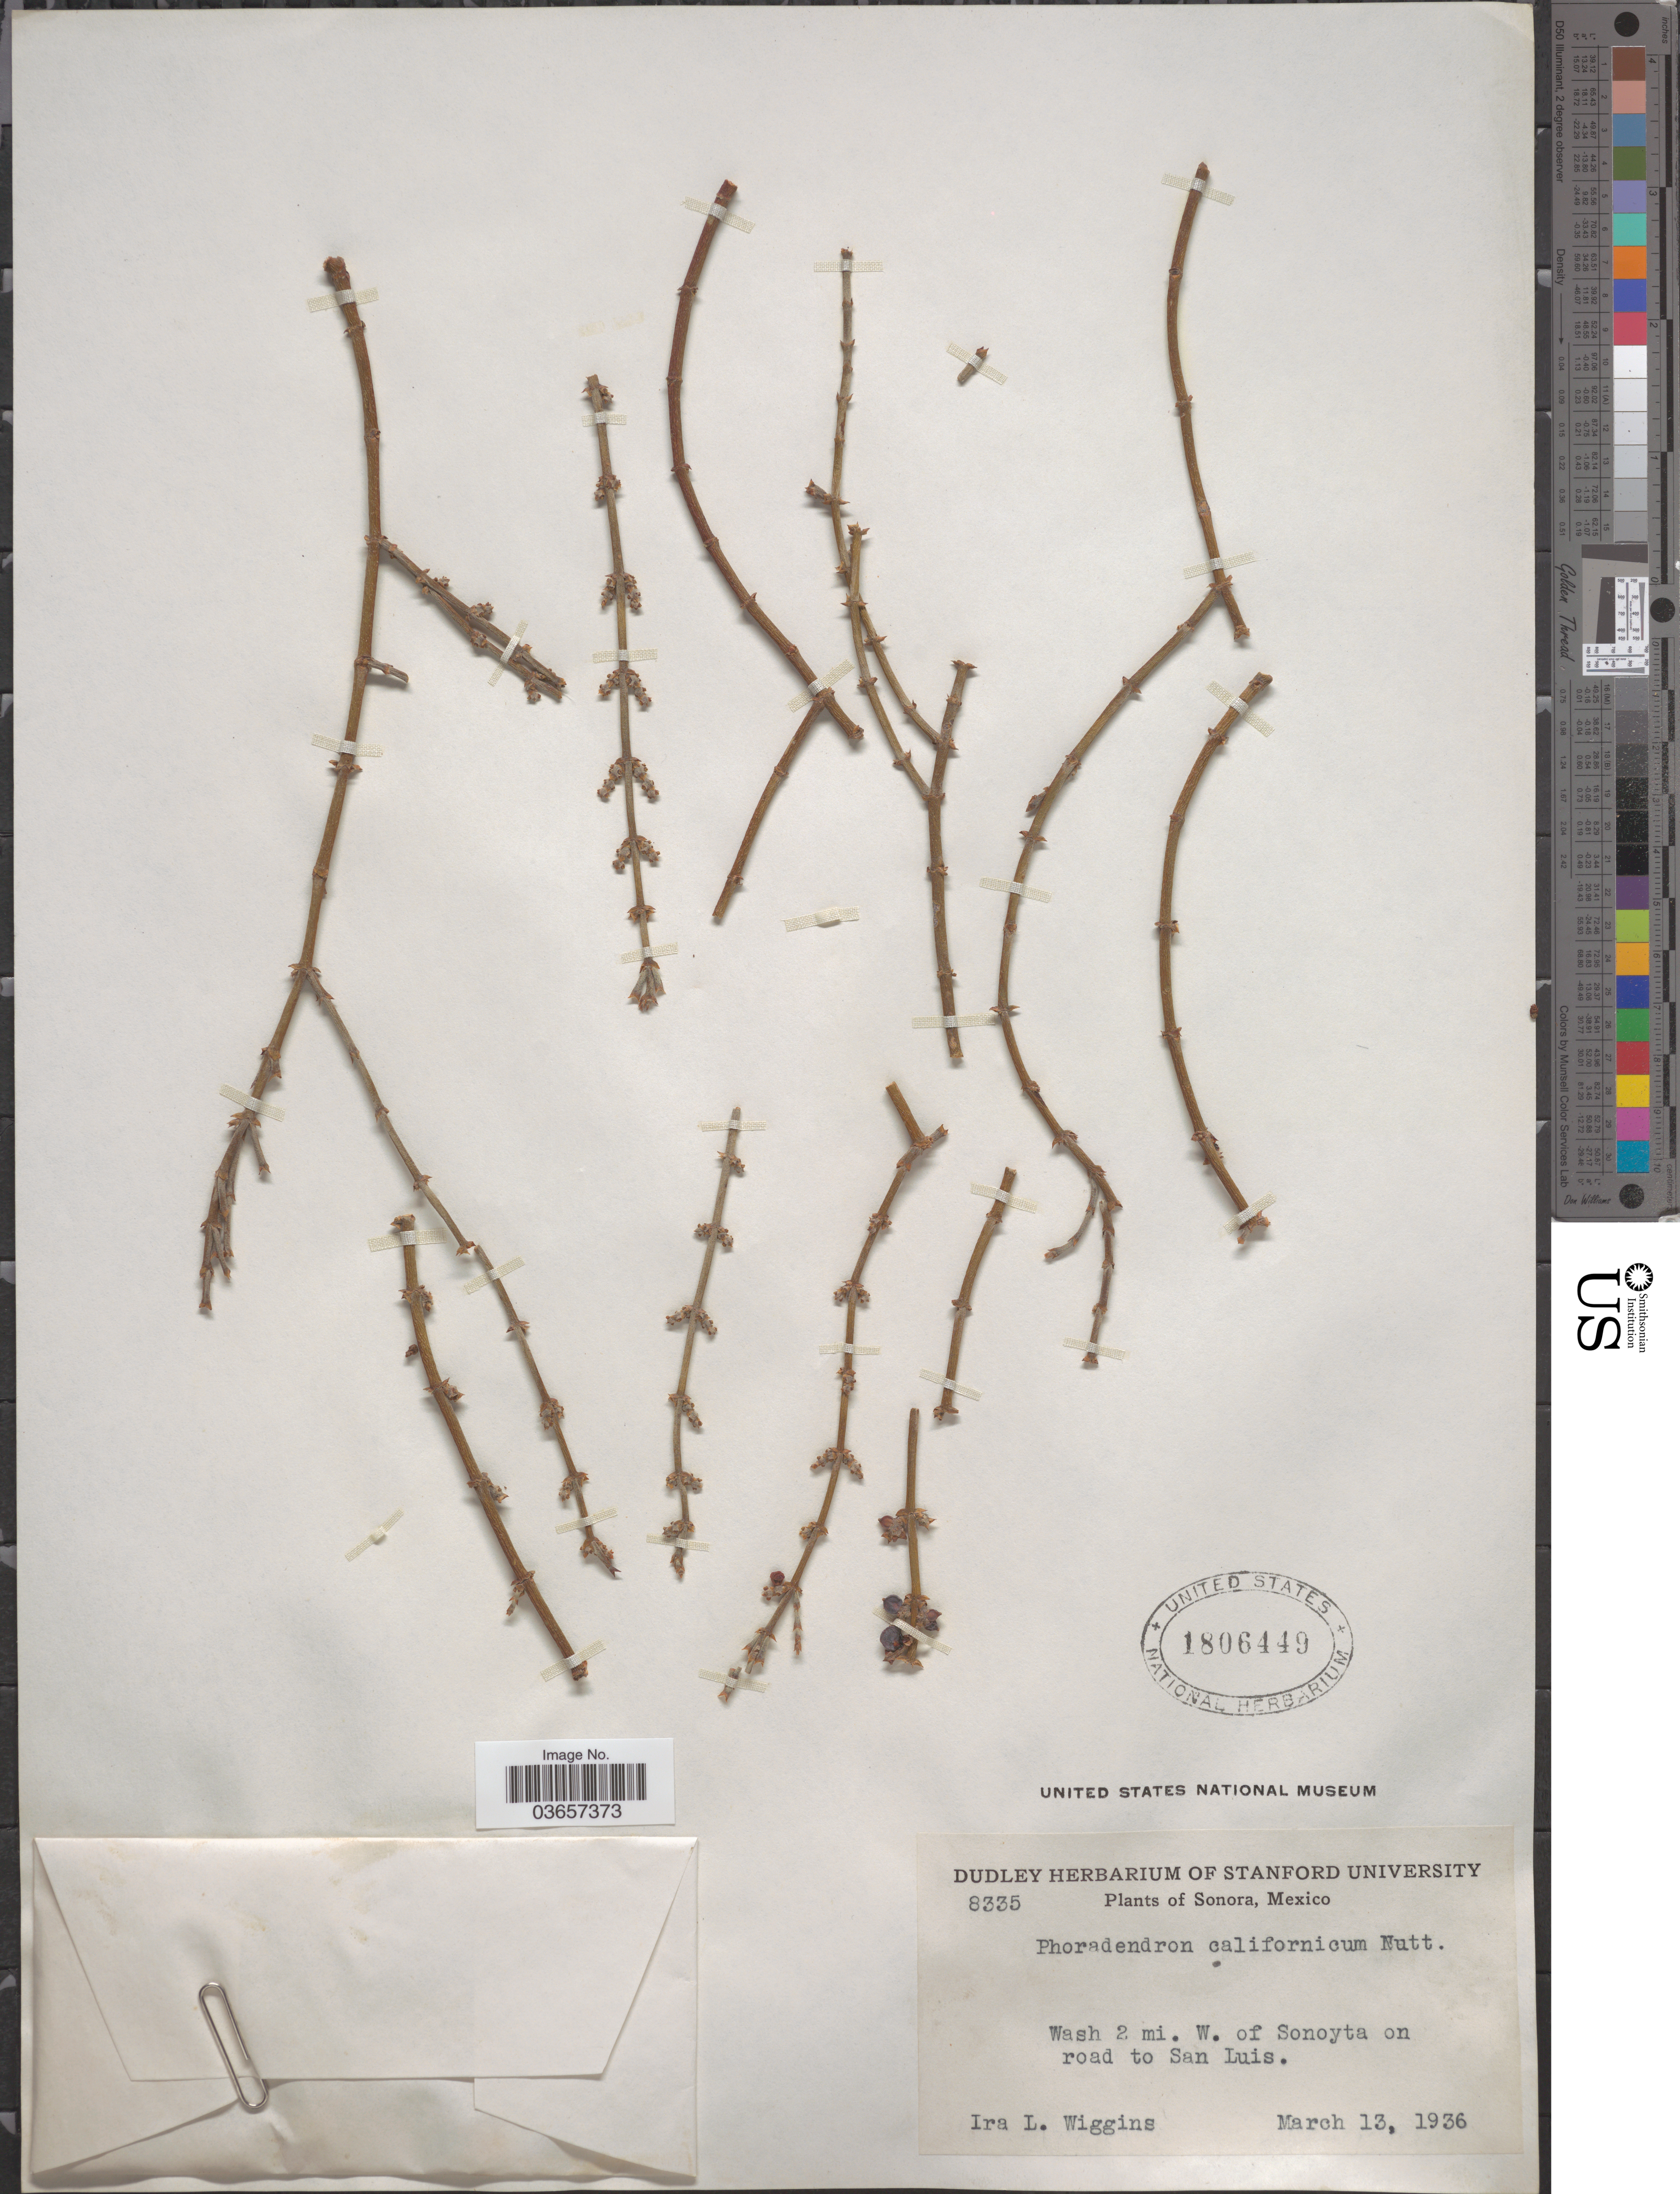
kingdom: Plantae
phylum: Tracheophyta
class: Magnoliopsida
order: Santalales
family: Viscaceae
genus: Phoradendron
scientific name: Phoradendron californicum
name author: Nutt.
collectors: I. L. Wiggins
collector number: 8335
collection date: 1936-03-13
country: Mexico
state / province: Sonora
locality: Wash 2 mi. W. of Sonoyta on road to San Luis.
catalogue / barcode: US 1806449